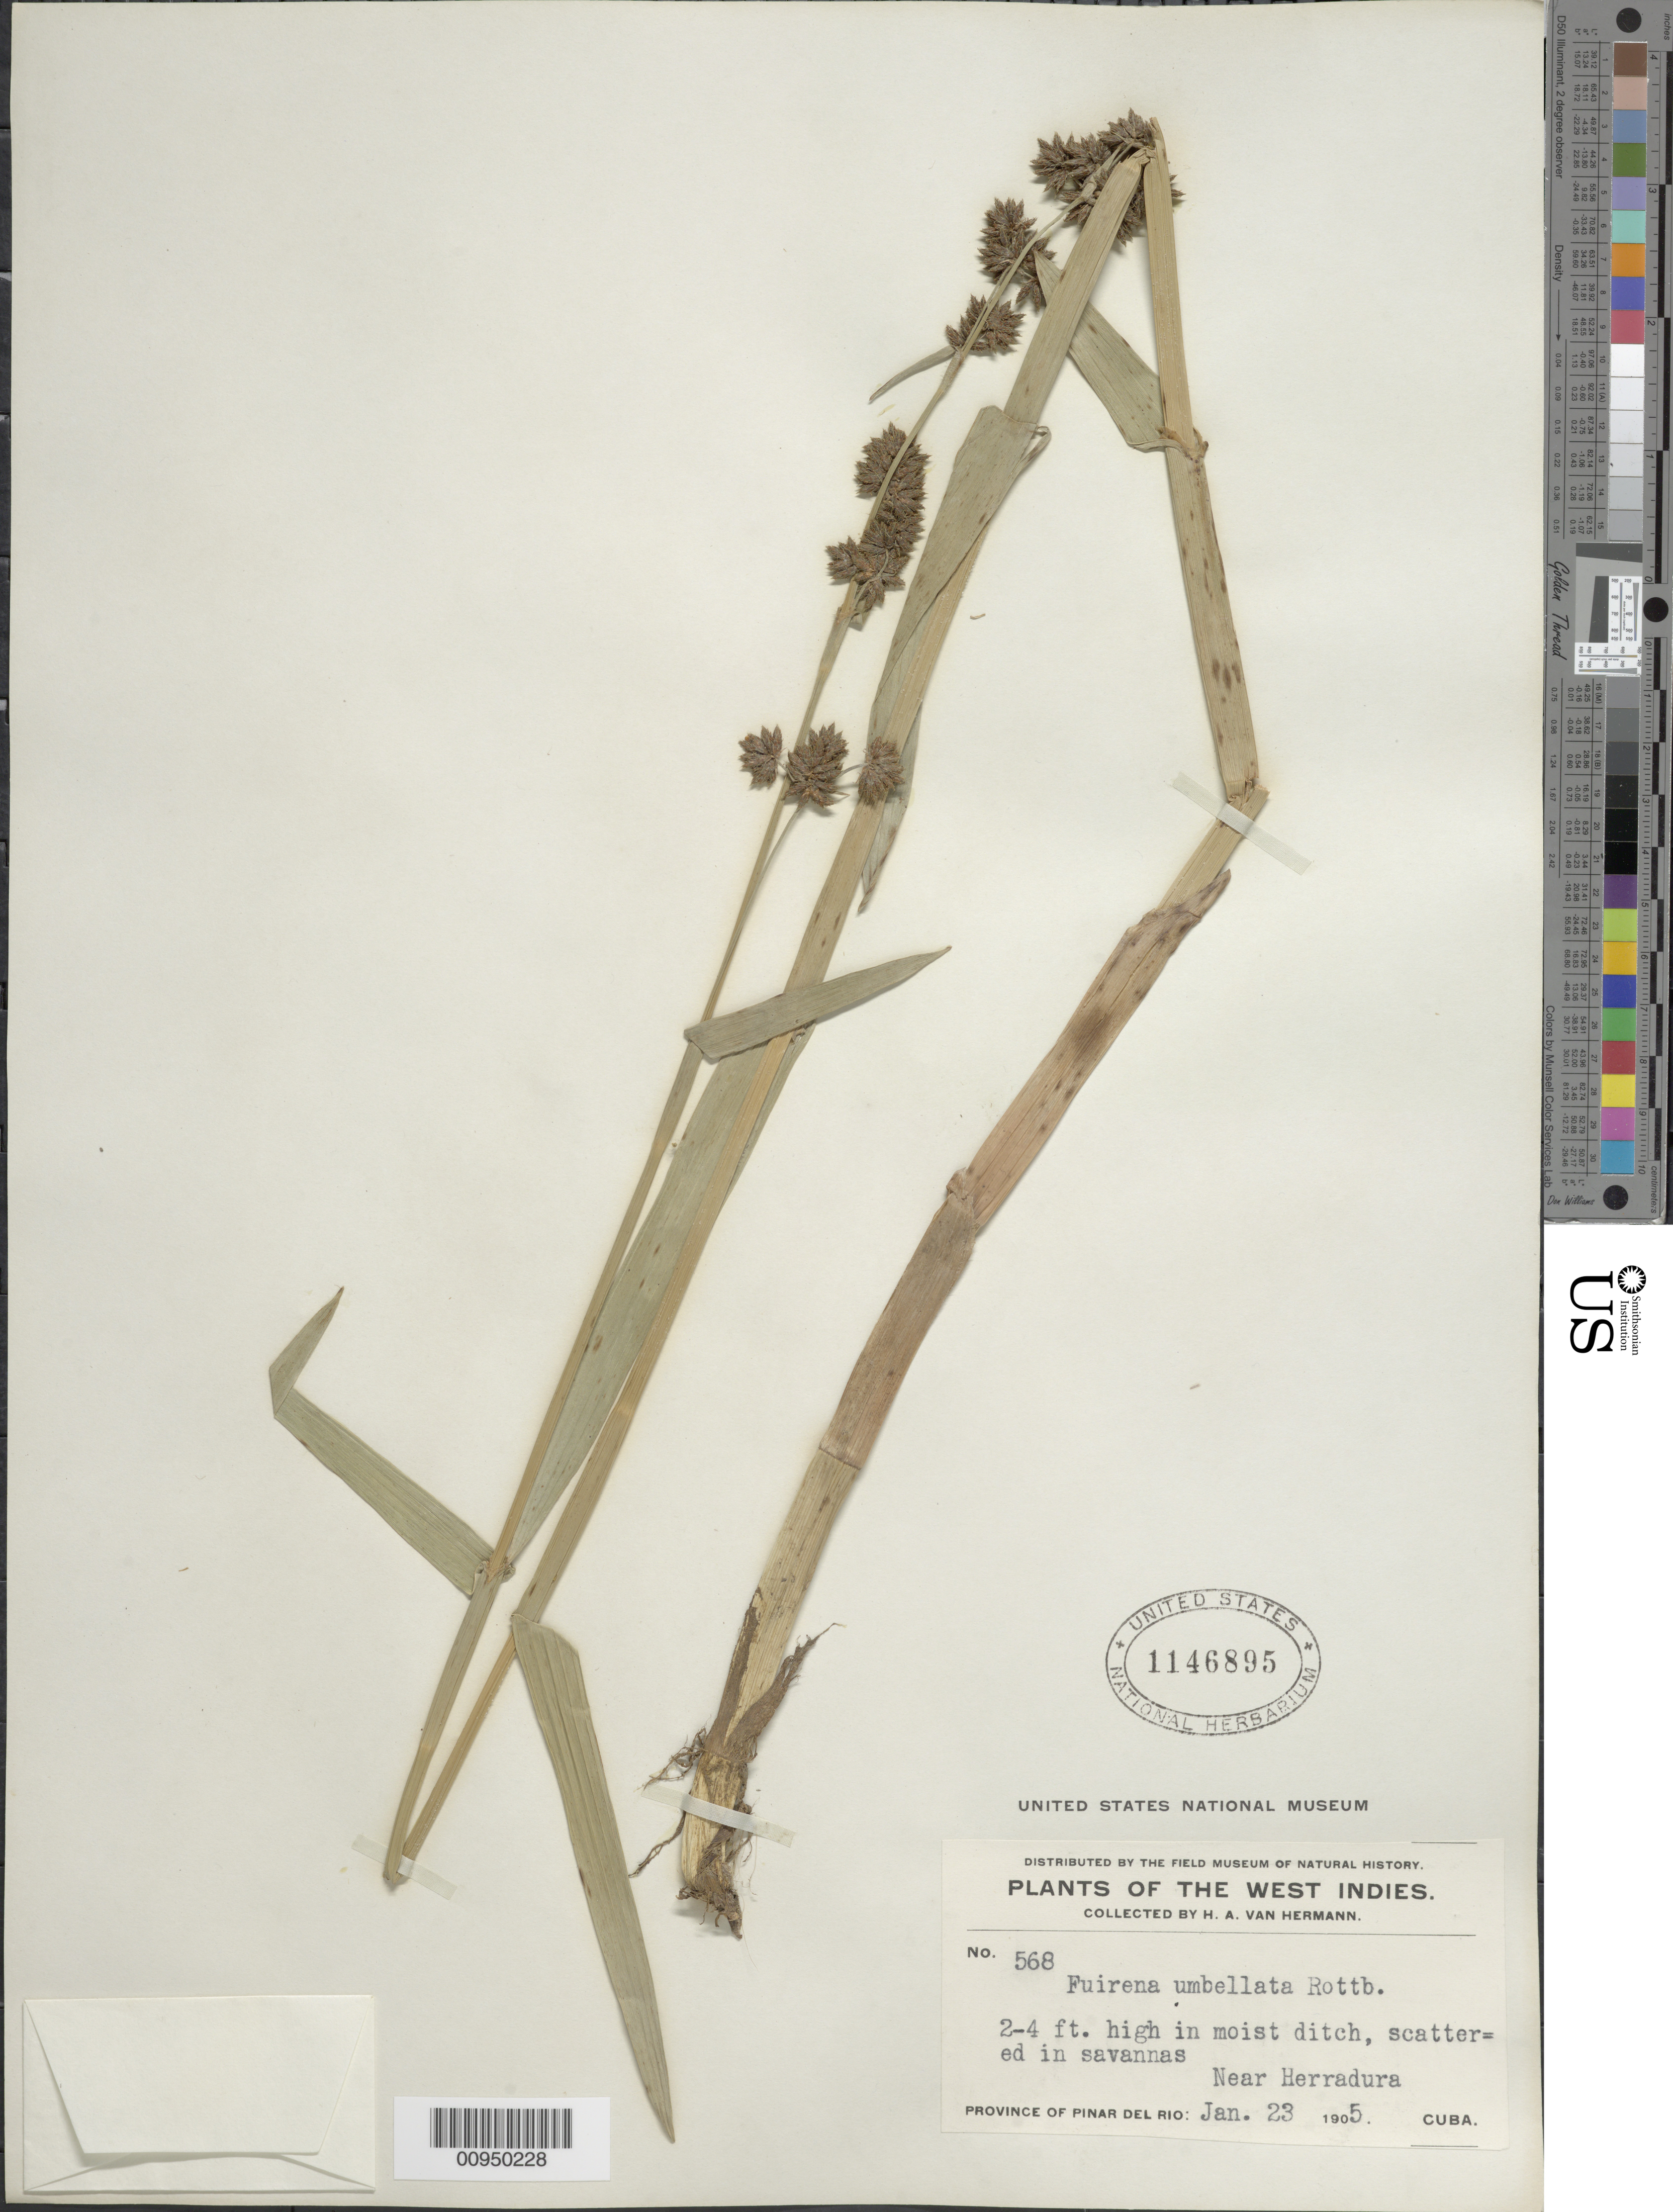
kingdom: Plantae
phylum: Tracheophyta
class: Liliopsida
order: Poales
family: Cyperaceae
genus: Fuirena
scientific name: Fuirena umbellata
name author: Rottb.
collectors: H. A. Van Hermann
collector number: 568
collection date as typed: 23 Jan 1905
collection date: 1905-01-23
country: Cuba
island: Cuba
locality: Savannas near Herradura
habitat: Moist ditch, scattered in savannas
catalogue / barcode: US 1146895